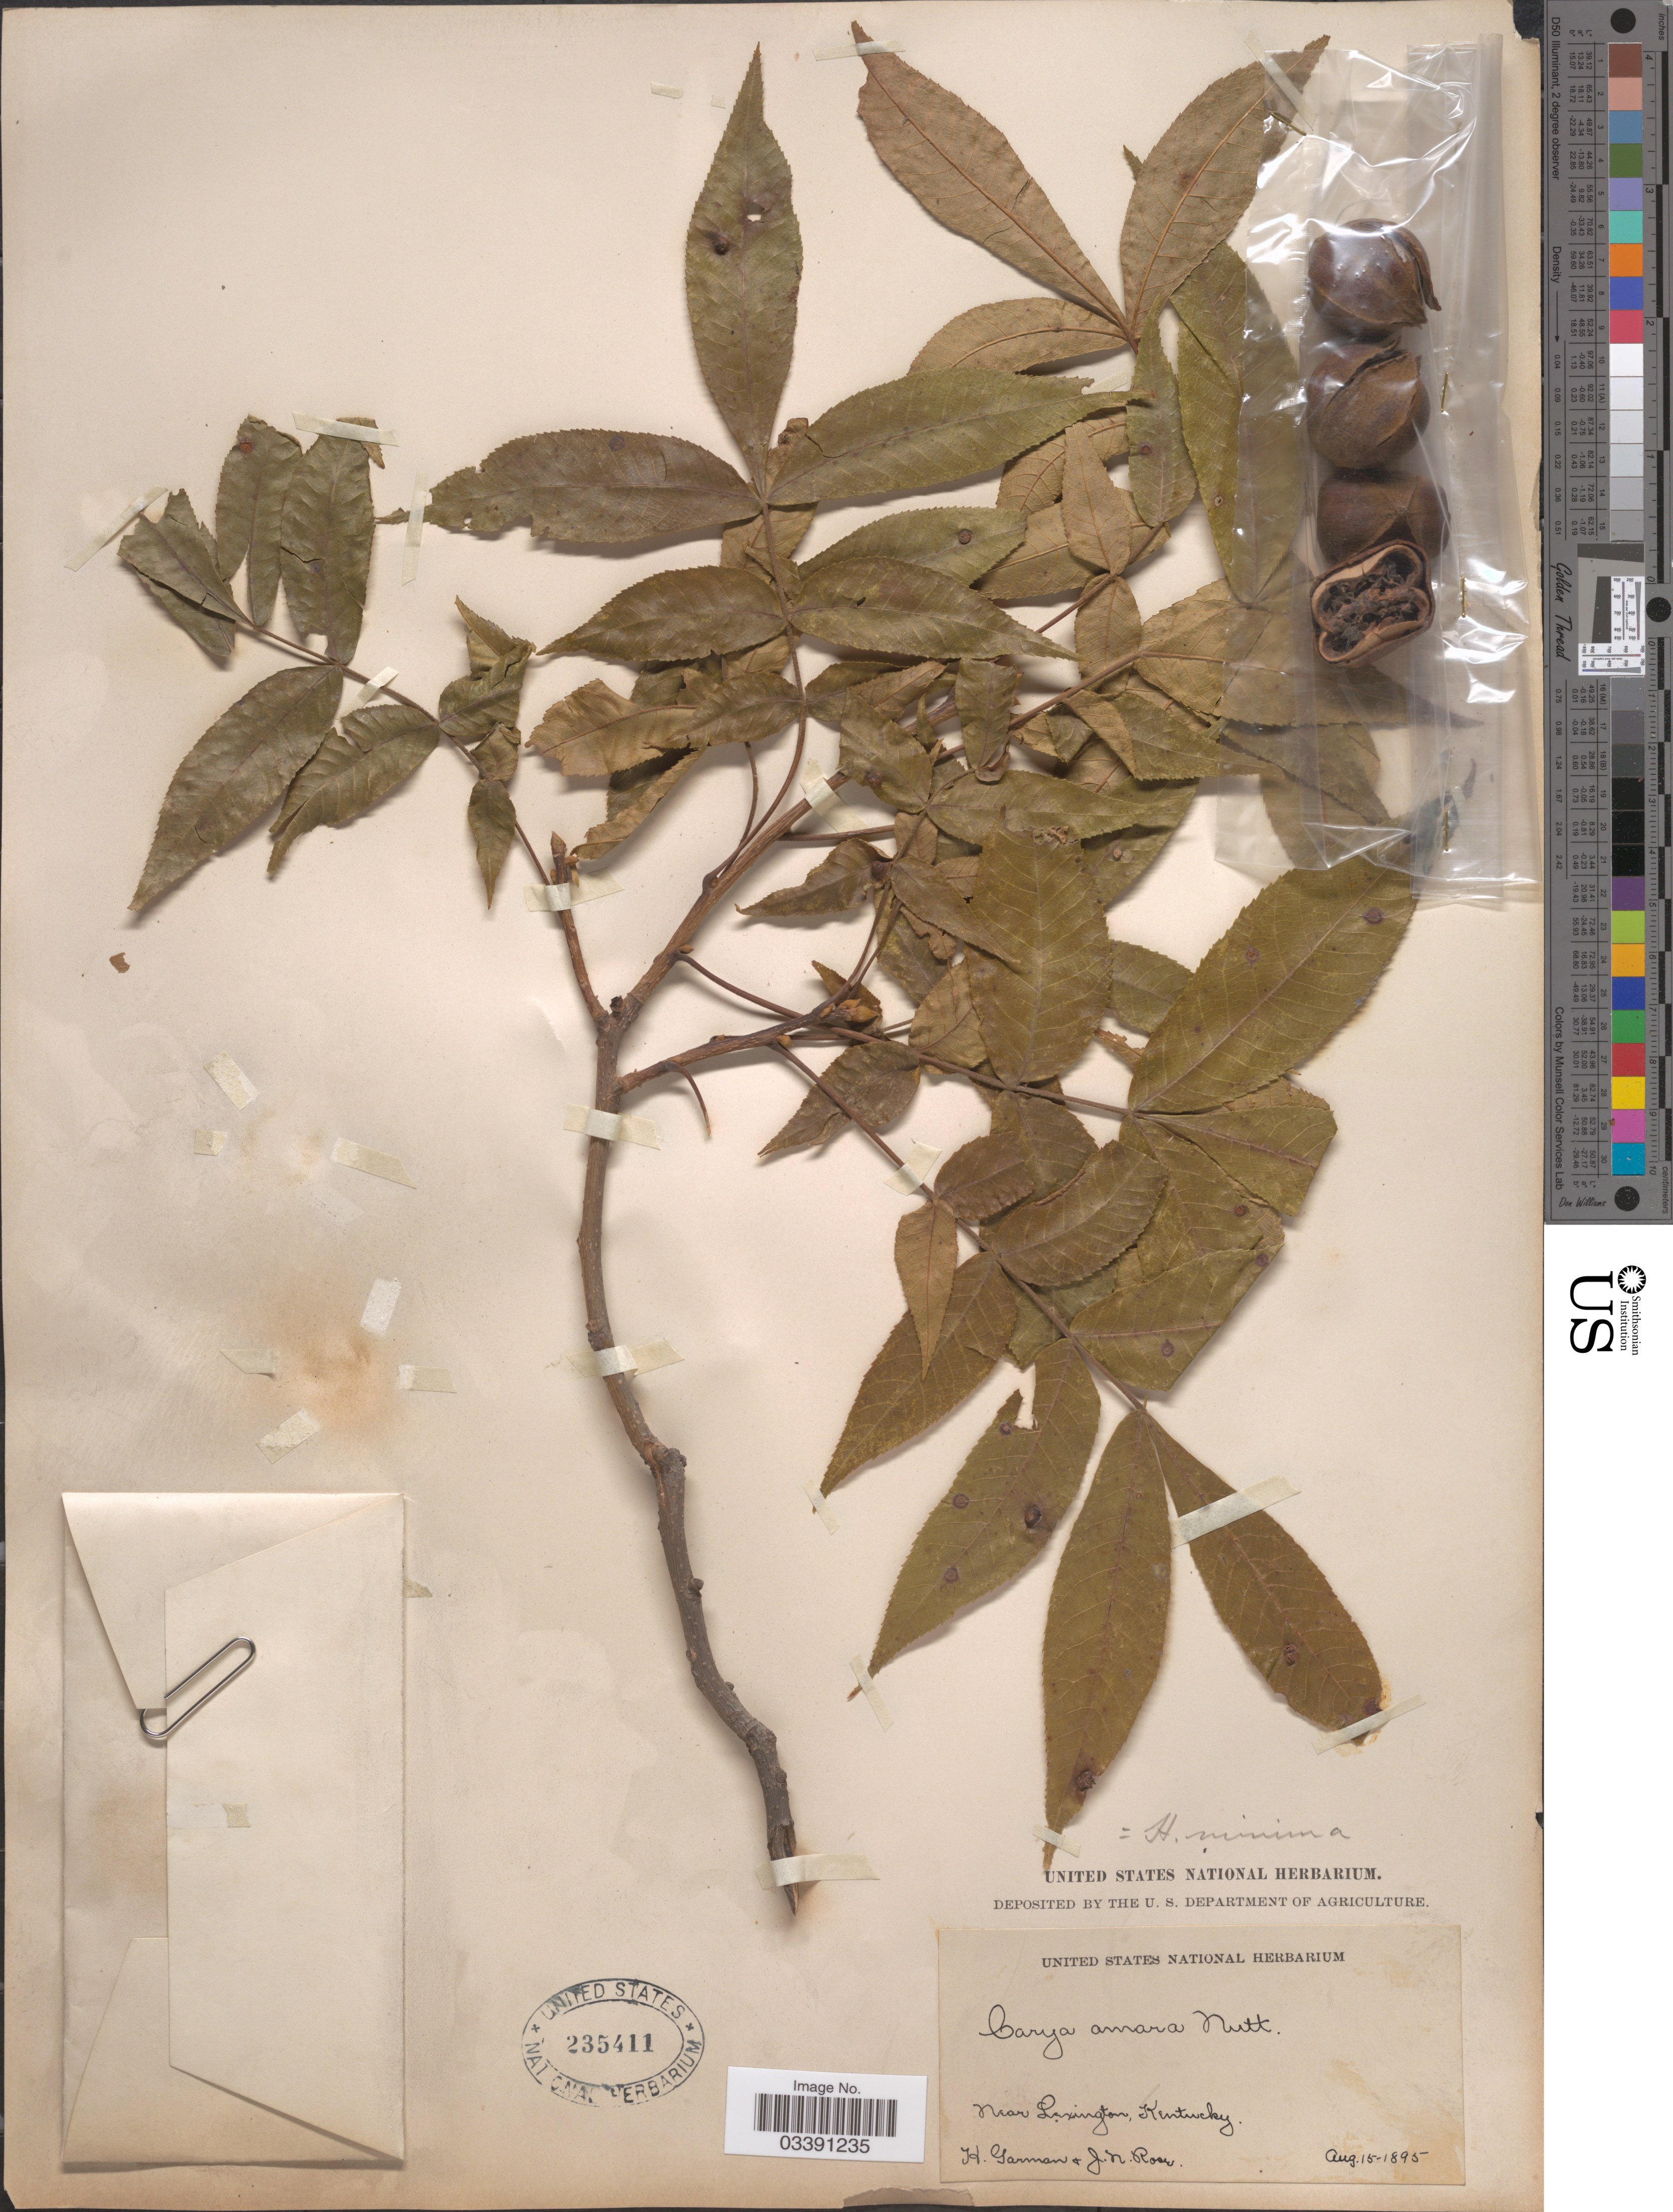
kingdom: Plantae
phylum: Tracheophyta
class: Magnoliopsida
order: Fagales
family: Juglandaceae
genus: Carya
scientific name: Carya cordiformis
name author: (Wangenh.) K. Koch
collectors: H. Garman & J. N. Rose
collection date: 1895-08-15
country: United States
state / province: Kentucky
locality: Near Lexington.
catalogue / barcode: US 235411